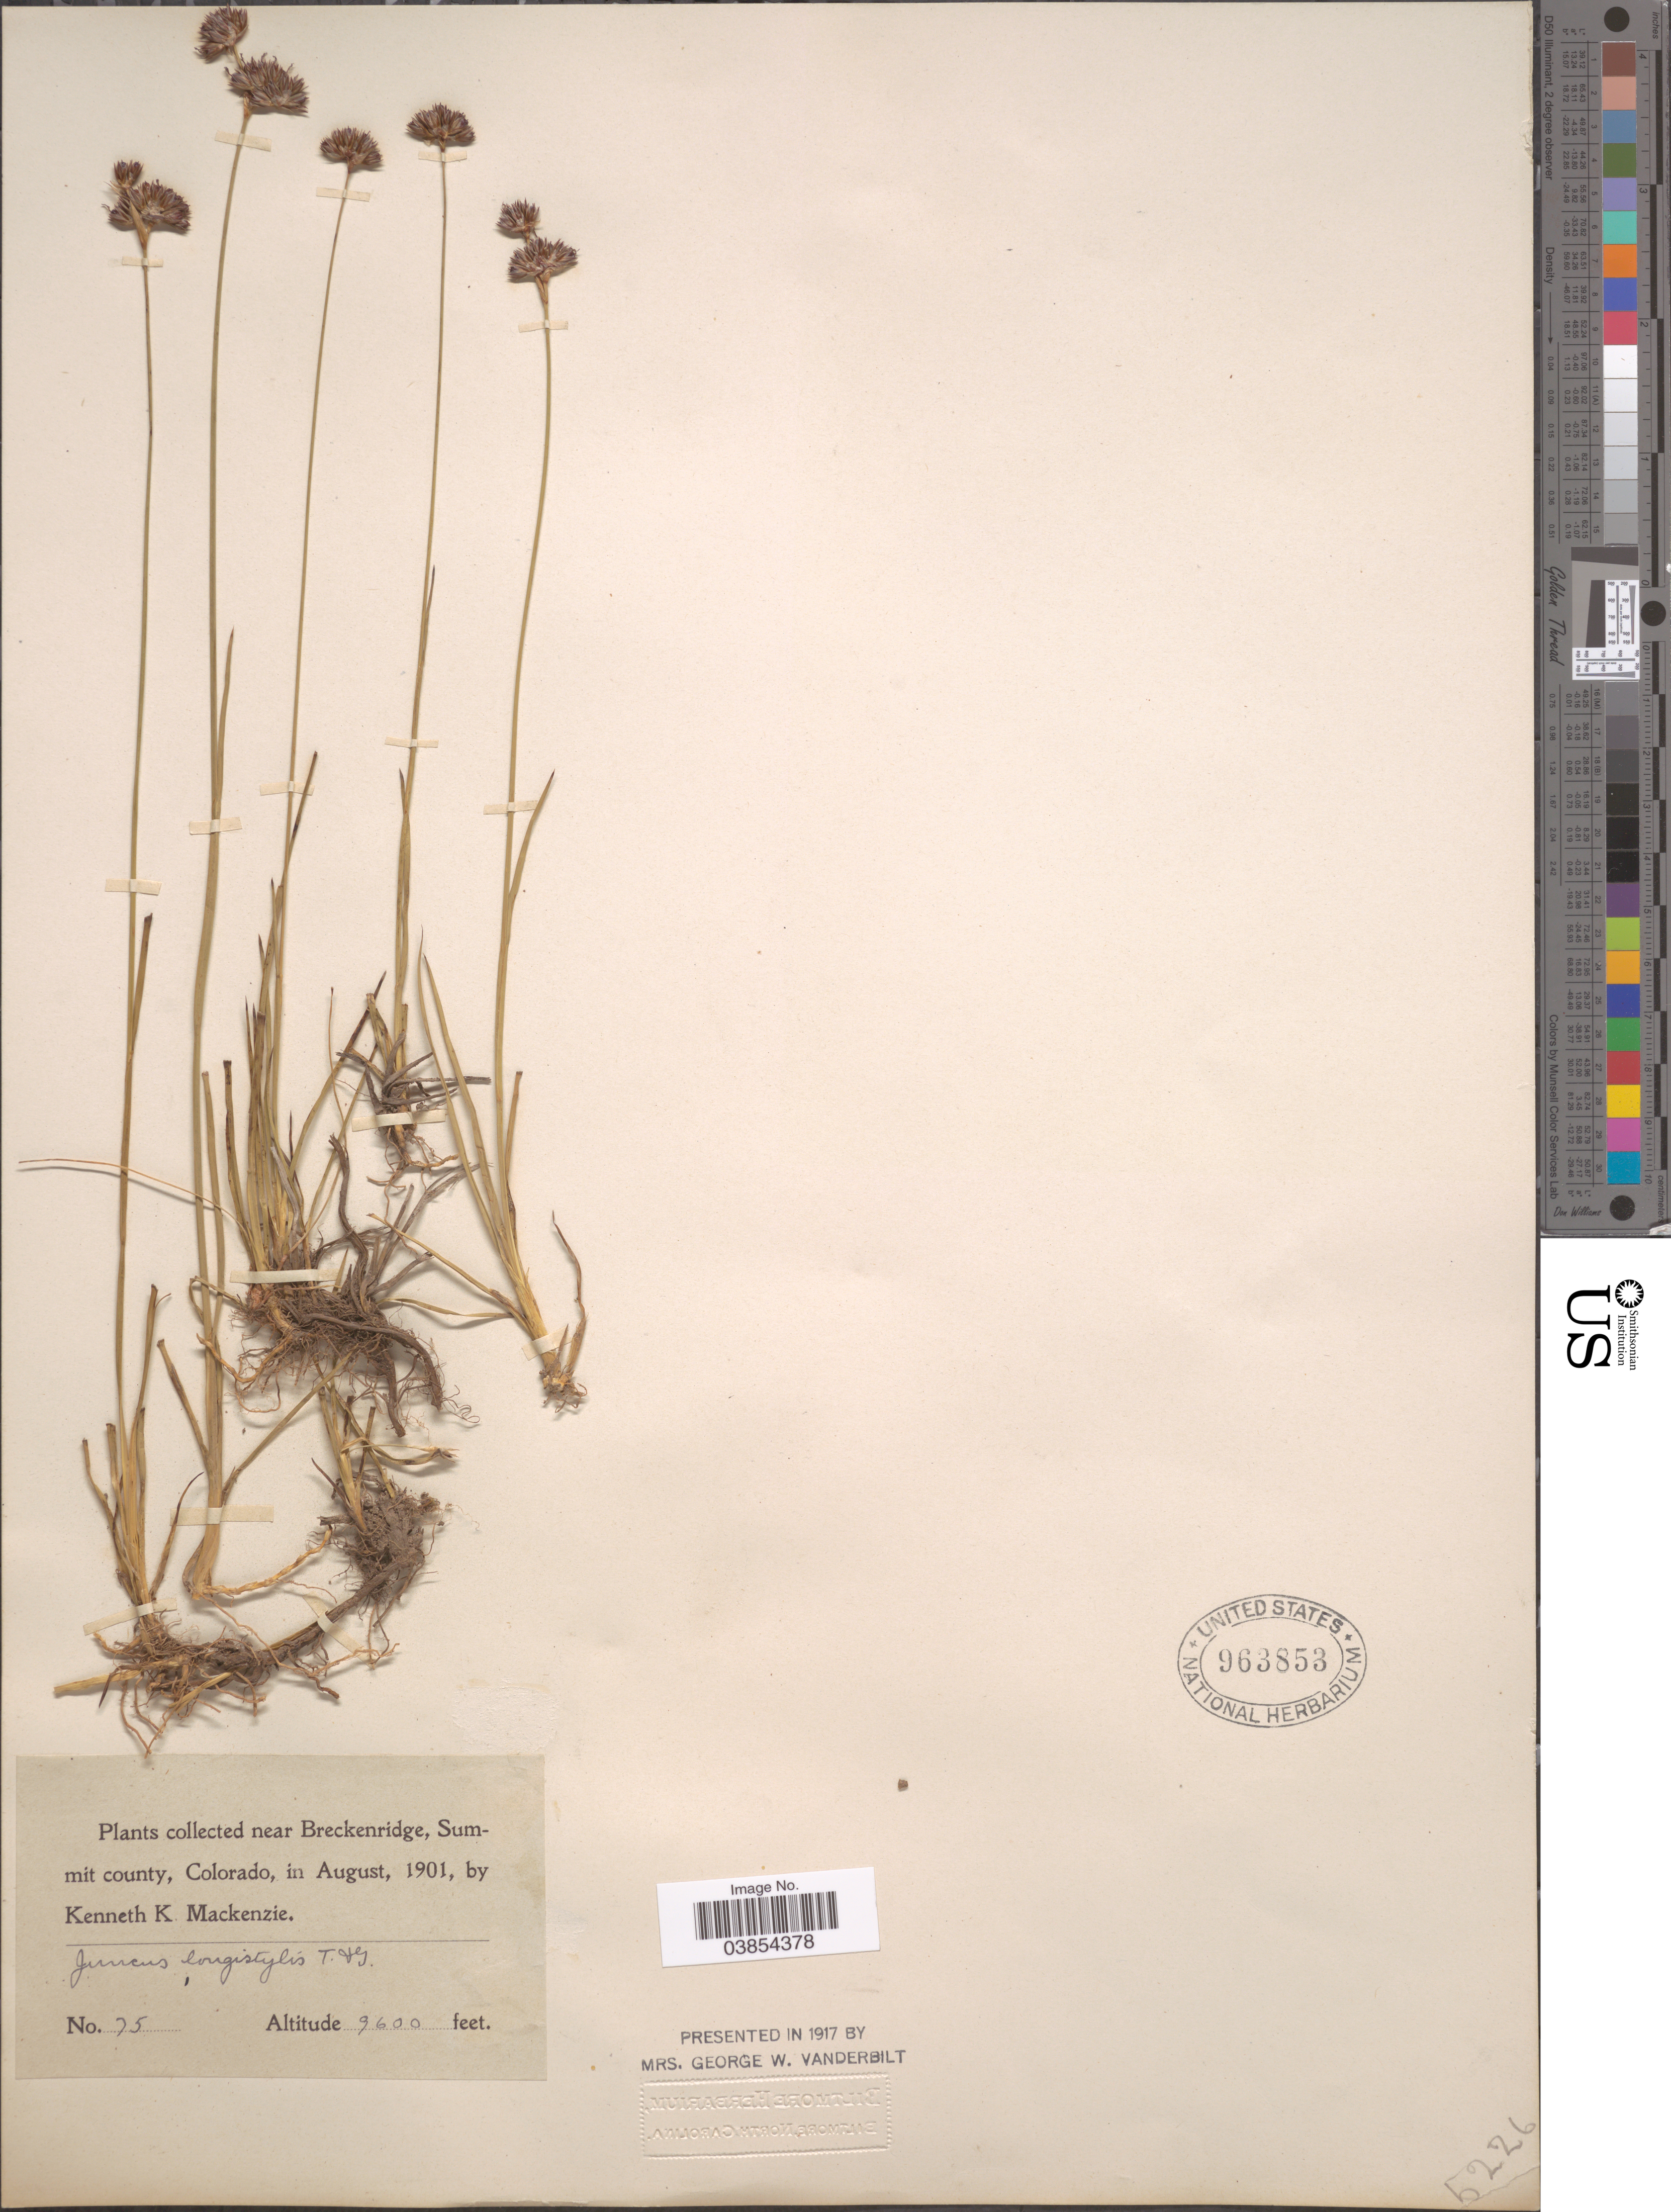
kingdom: Plantae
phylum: Tracheophyta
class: Liliopsida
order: Poales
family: Juncaceae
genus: Juncus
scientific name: Juncus longistylis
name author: Torr.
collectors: K. K. Mackenzie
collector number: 75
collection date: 1901-08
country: United States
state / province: Colorado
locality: Near Breckenridge, Summit County.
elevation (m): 2926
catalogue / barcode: US 963853